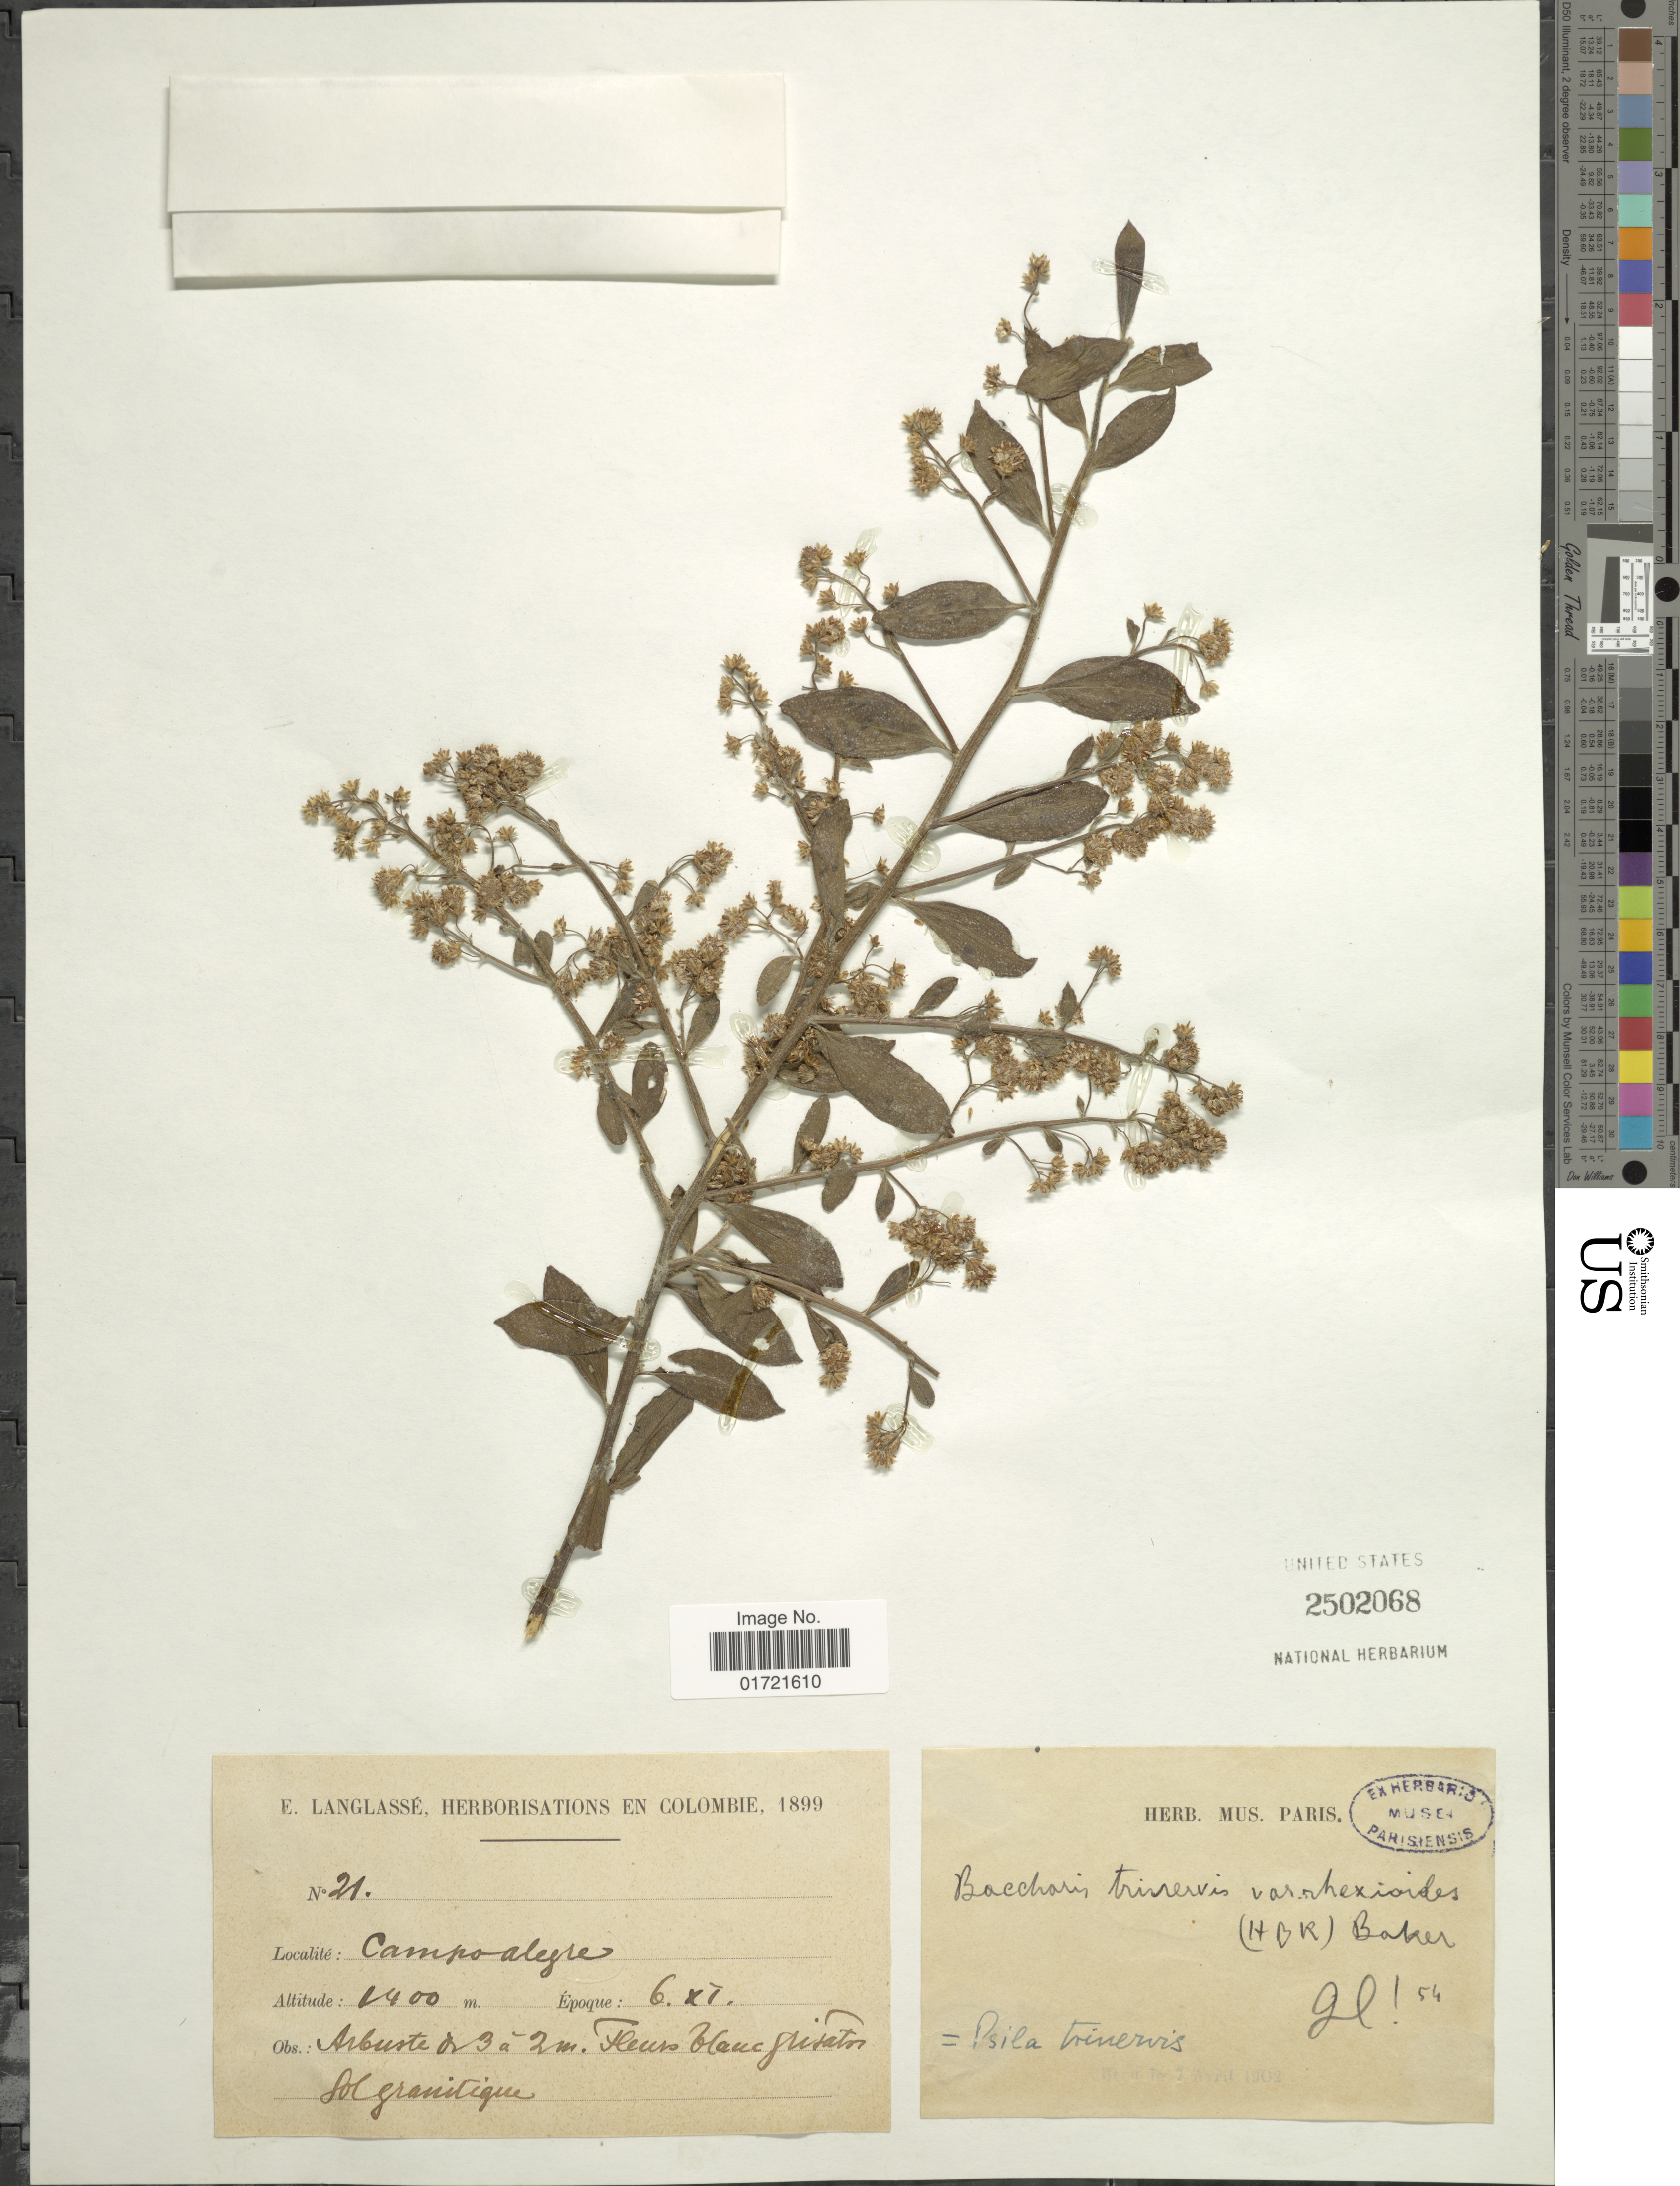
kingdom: Plantae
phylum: Tracheophyta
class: Magnoliopsida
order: Asterales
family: Asteraceae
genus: Baccharis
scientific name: Baccharis trinervis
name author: (Lam.) Pers.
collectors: E. Langlassé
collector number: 21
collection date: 1899-11-06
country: Colombia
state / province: Antioquia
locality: Campoalegre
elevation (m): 1400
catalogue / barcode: US 2502068